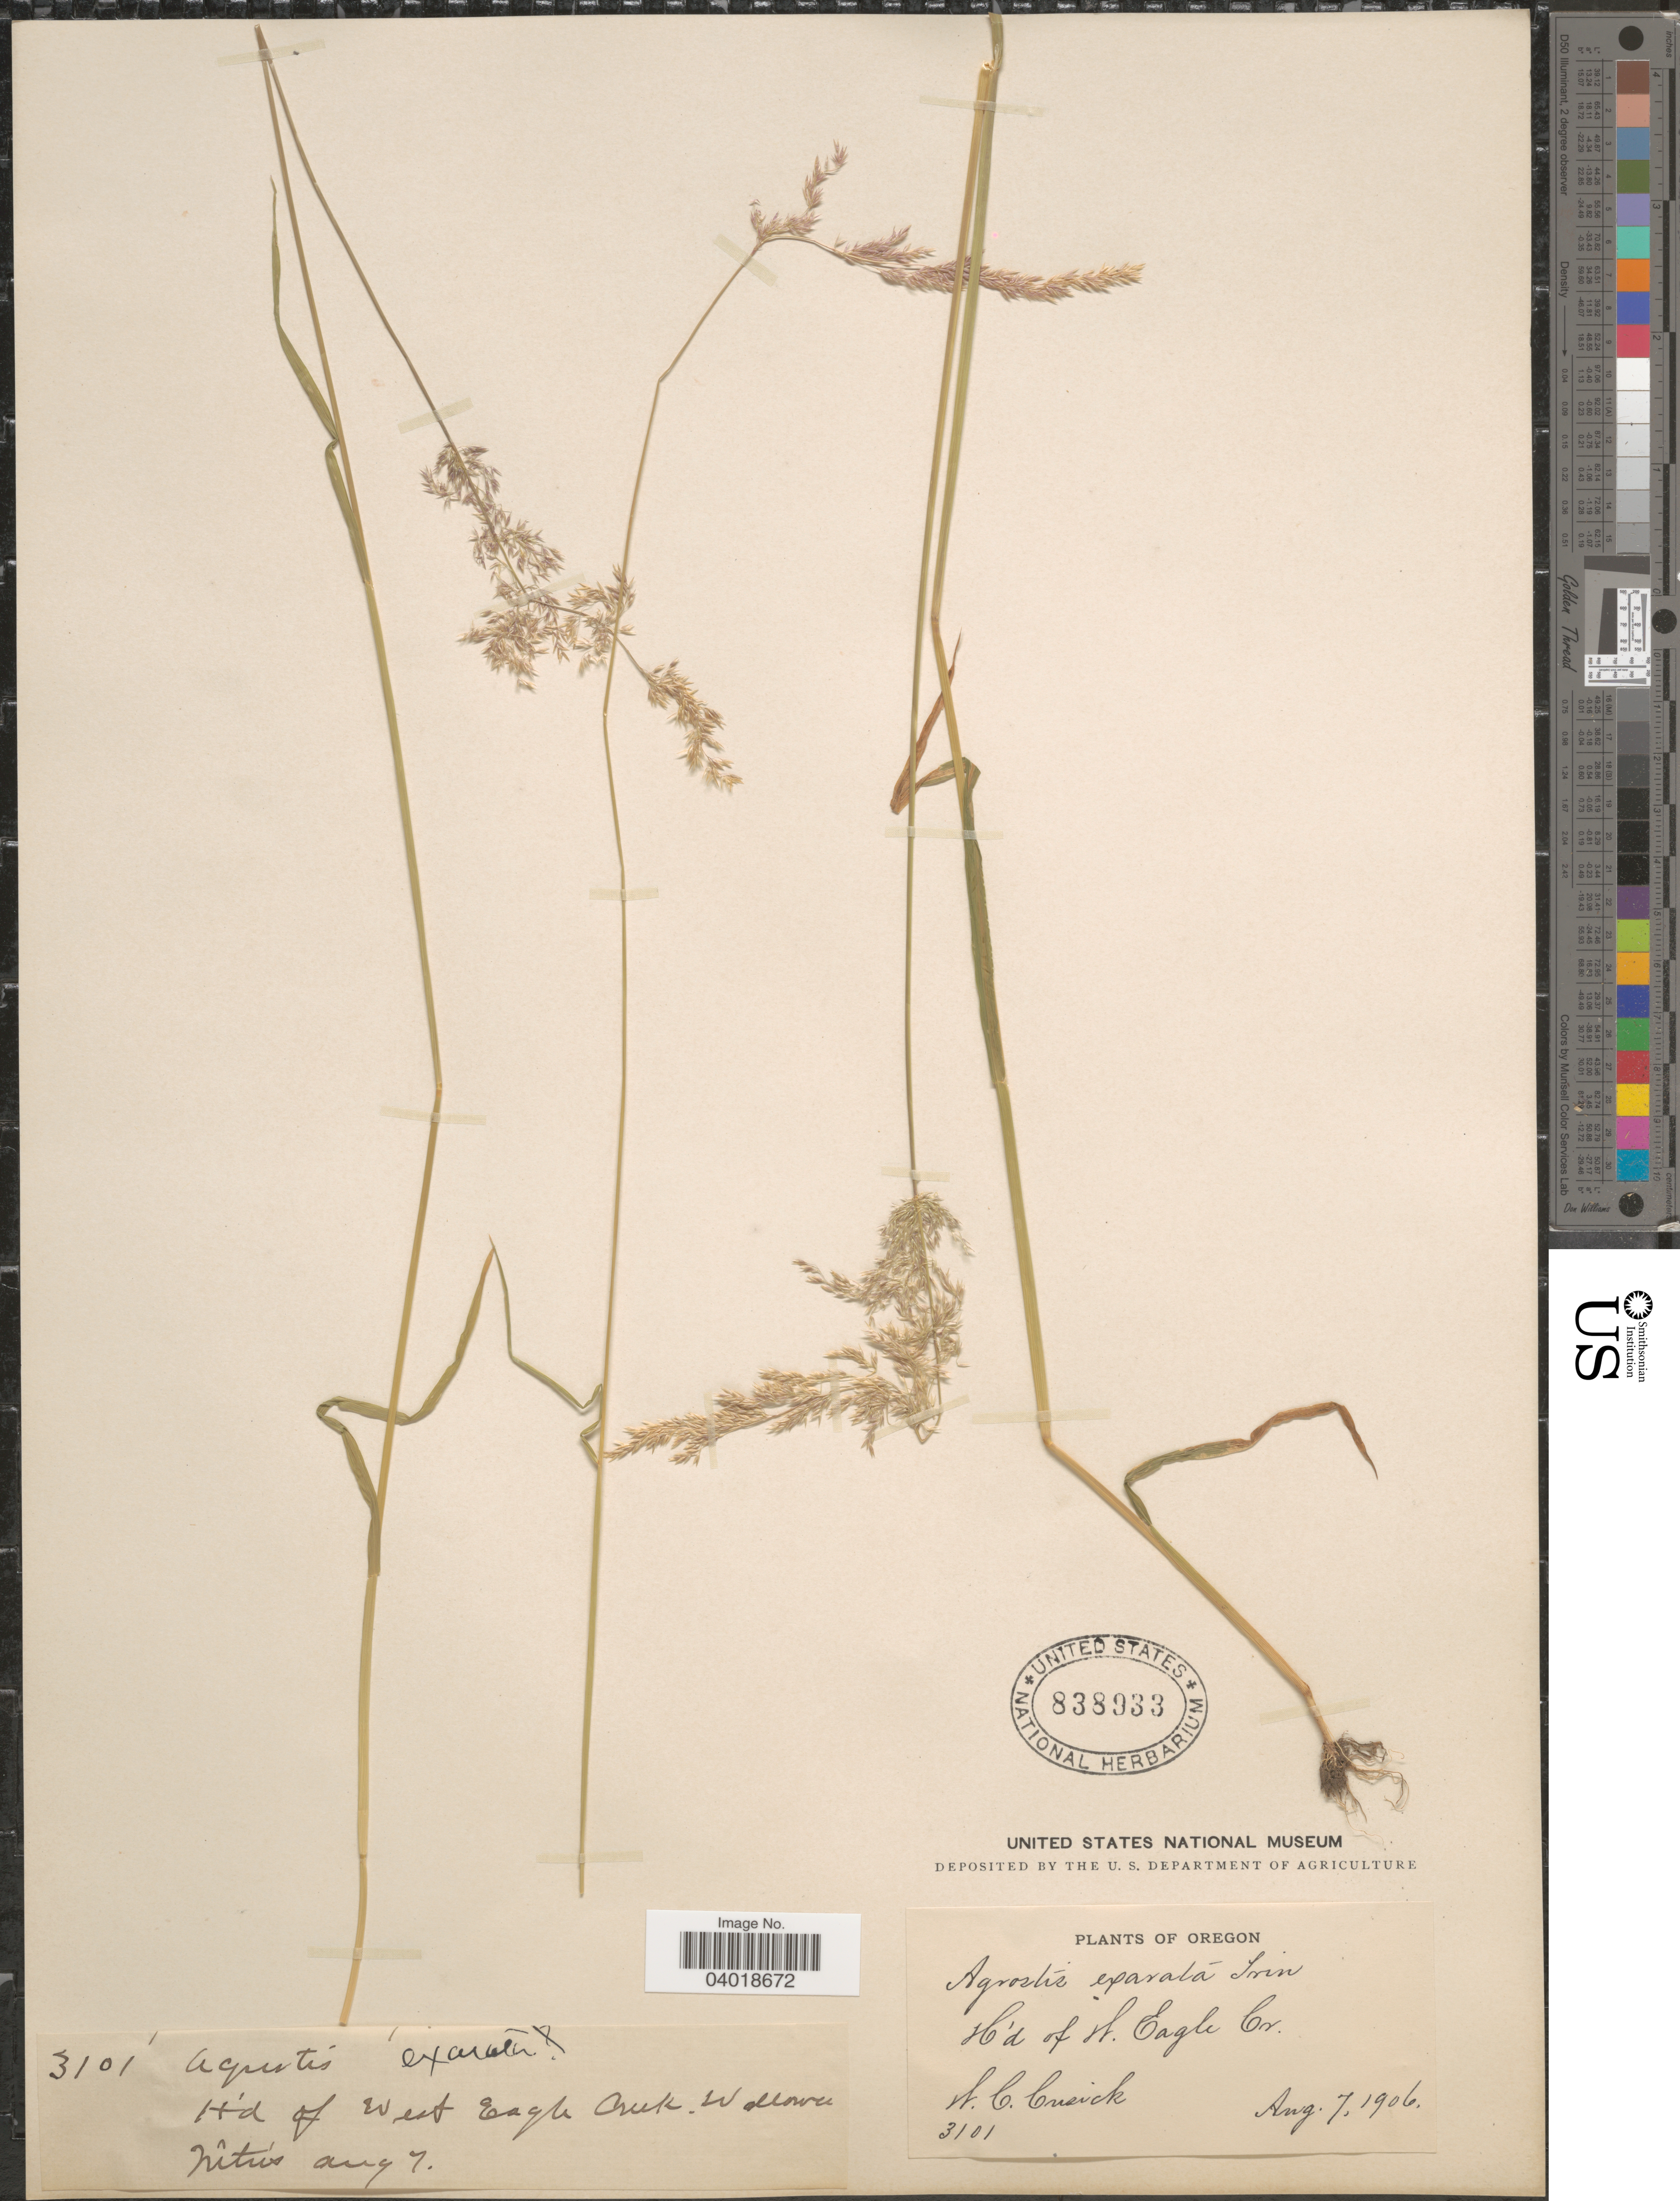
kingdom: Plantae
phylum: Tracheophyta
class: Liliopsida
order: Poales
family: Poaceae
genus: Agrostis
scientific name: Agrostis exarata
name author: Trin.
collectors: W. C. Cusick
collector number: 3101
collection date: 1906-08-07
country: United States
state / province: Oregon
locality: Hd of West Eagle Creek. Wallowa Mtns.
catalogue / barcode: US 838933